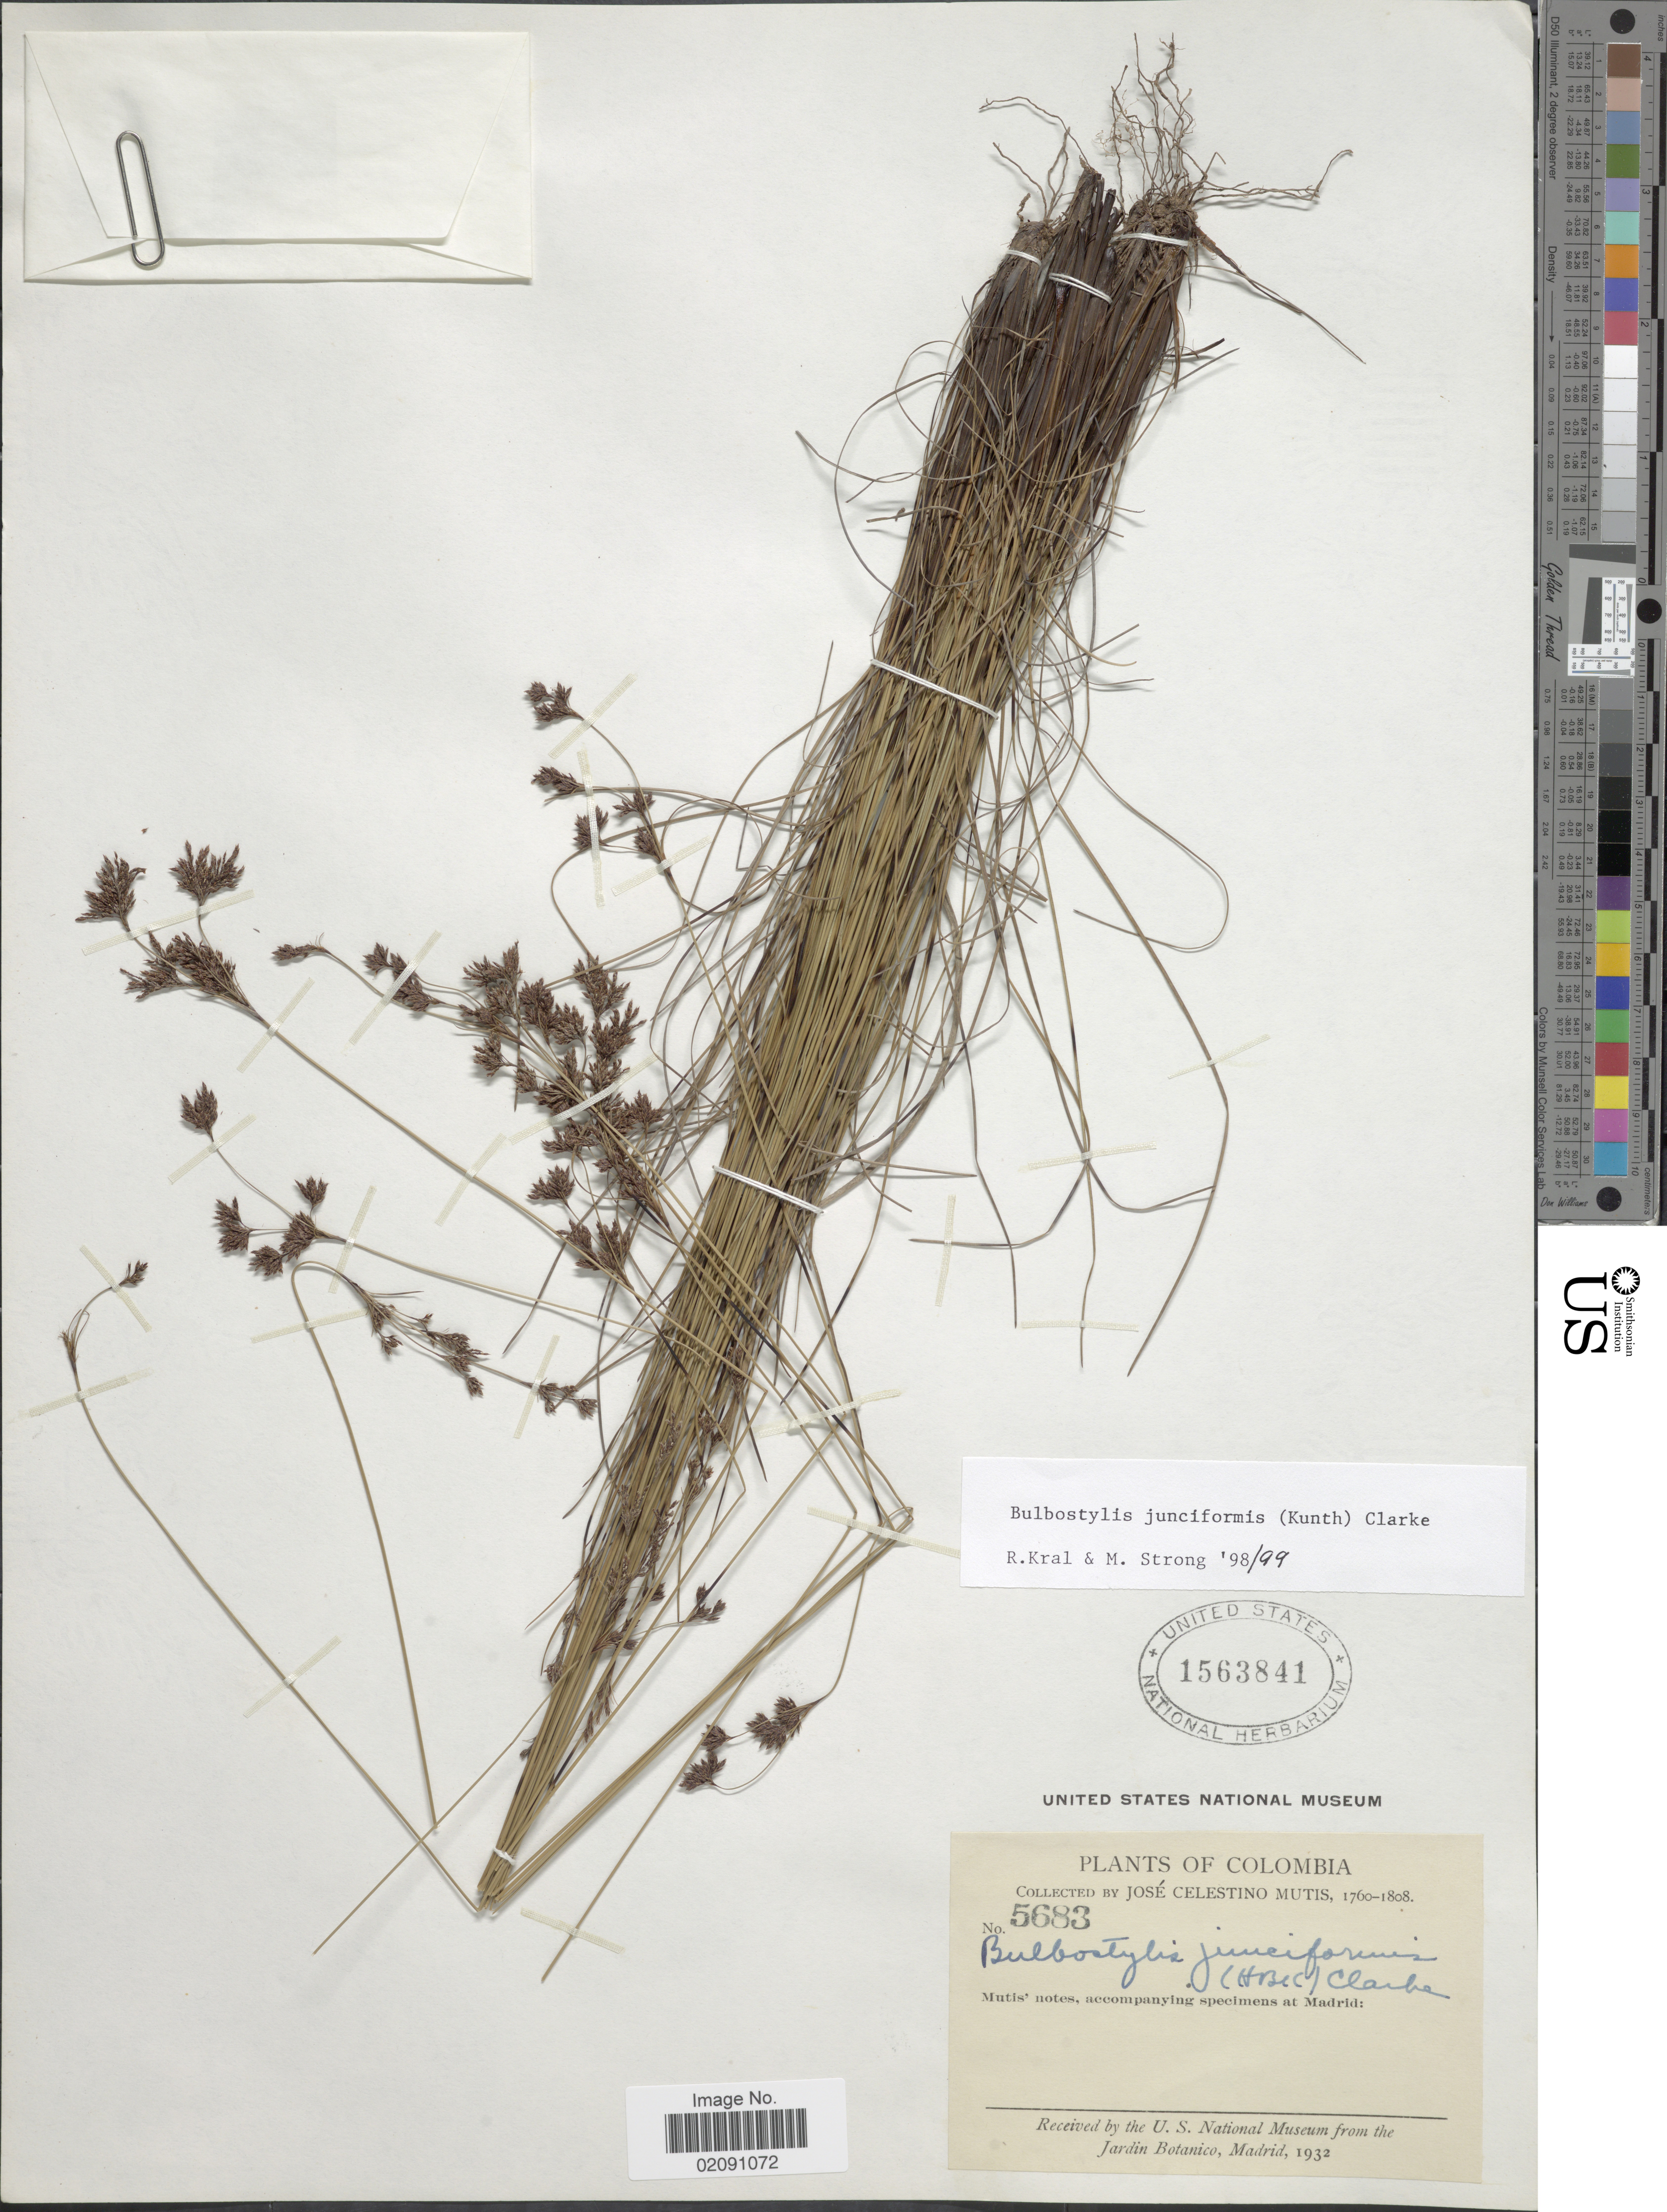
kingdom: Plantae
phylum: Tracheophyta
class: Liliopsida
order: Poales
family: Cyperaceae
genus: Bulbostylis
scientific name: Bulbostylis junciformis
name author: (Kunth) C.B. Clarke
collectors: J. C. B. Mutis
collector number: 5683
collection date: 1760/1808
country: Colombia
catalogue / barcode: US 1563841